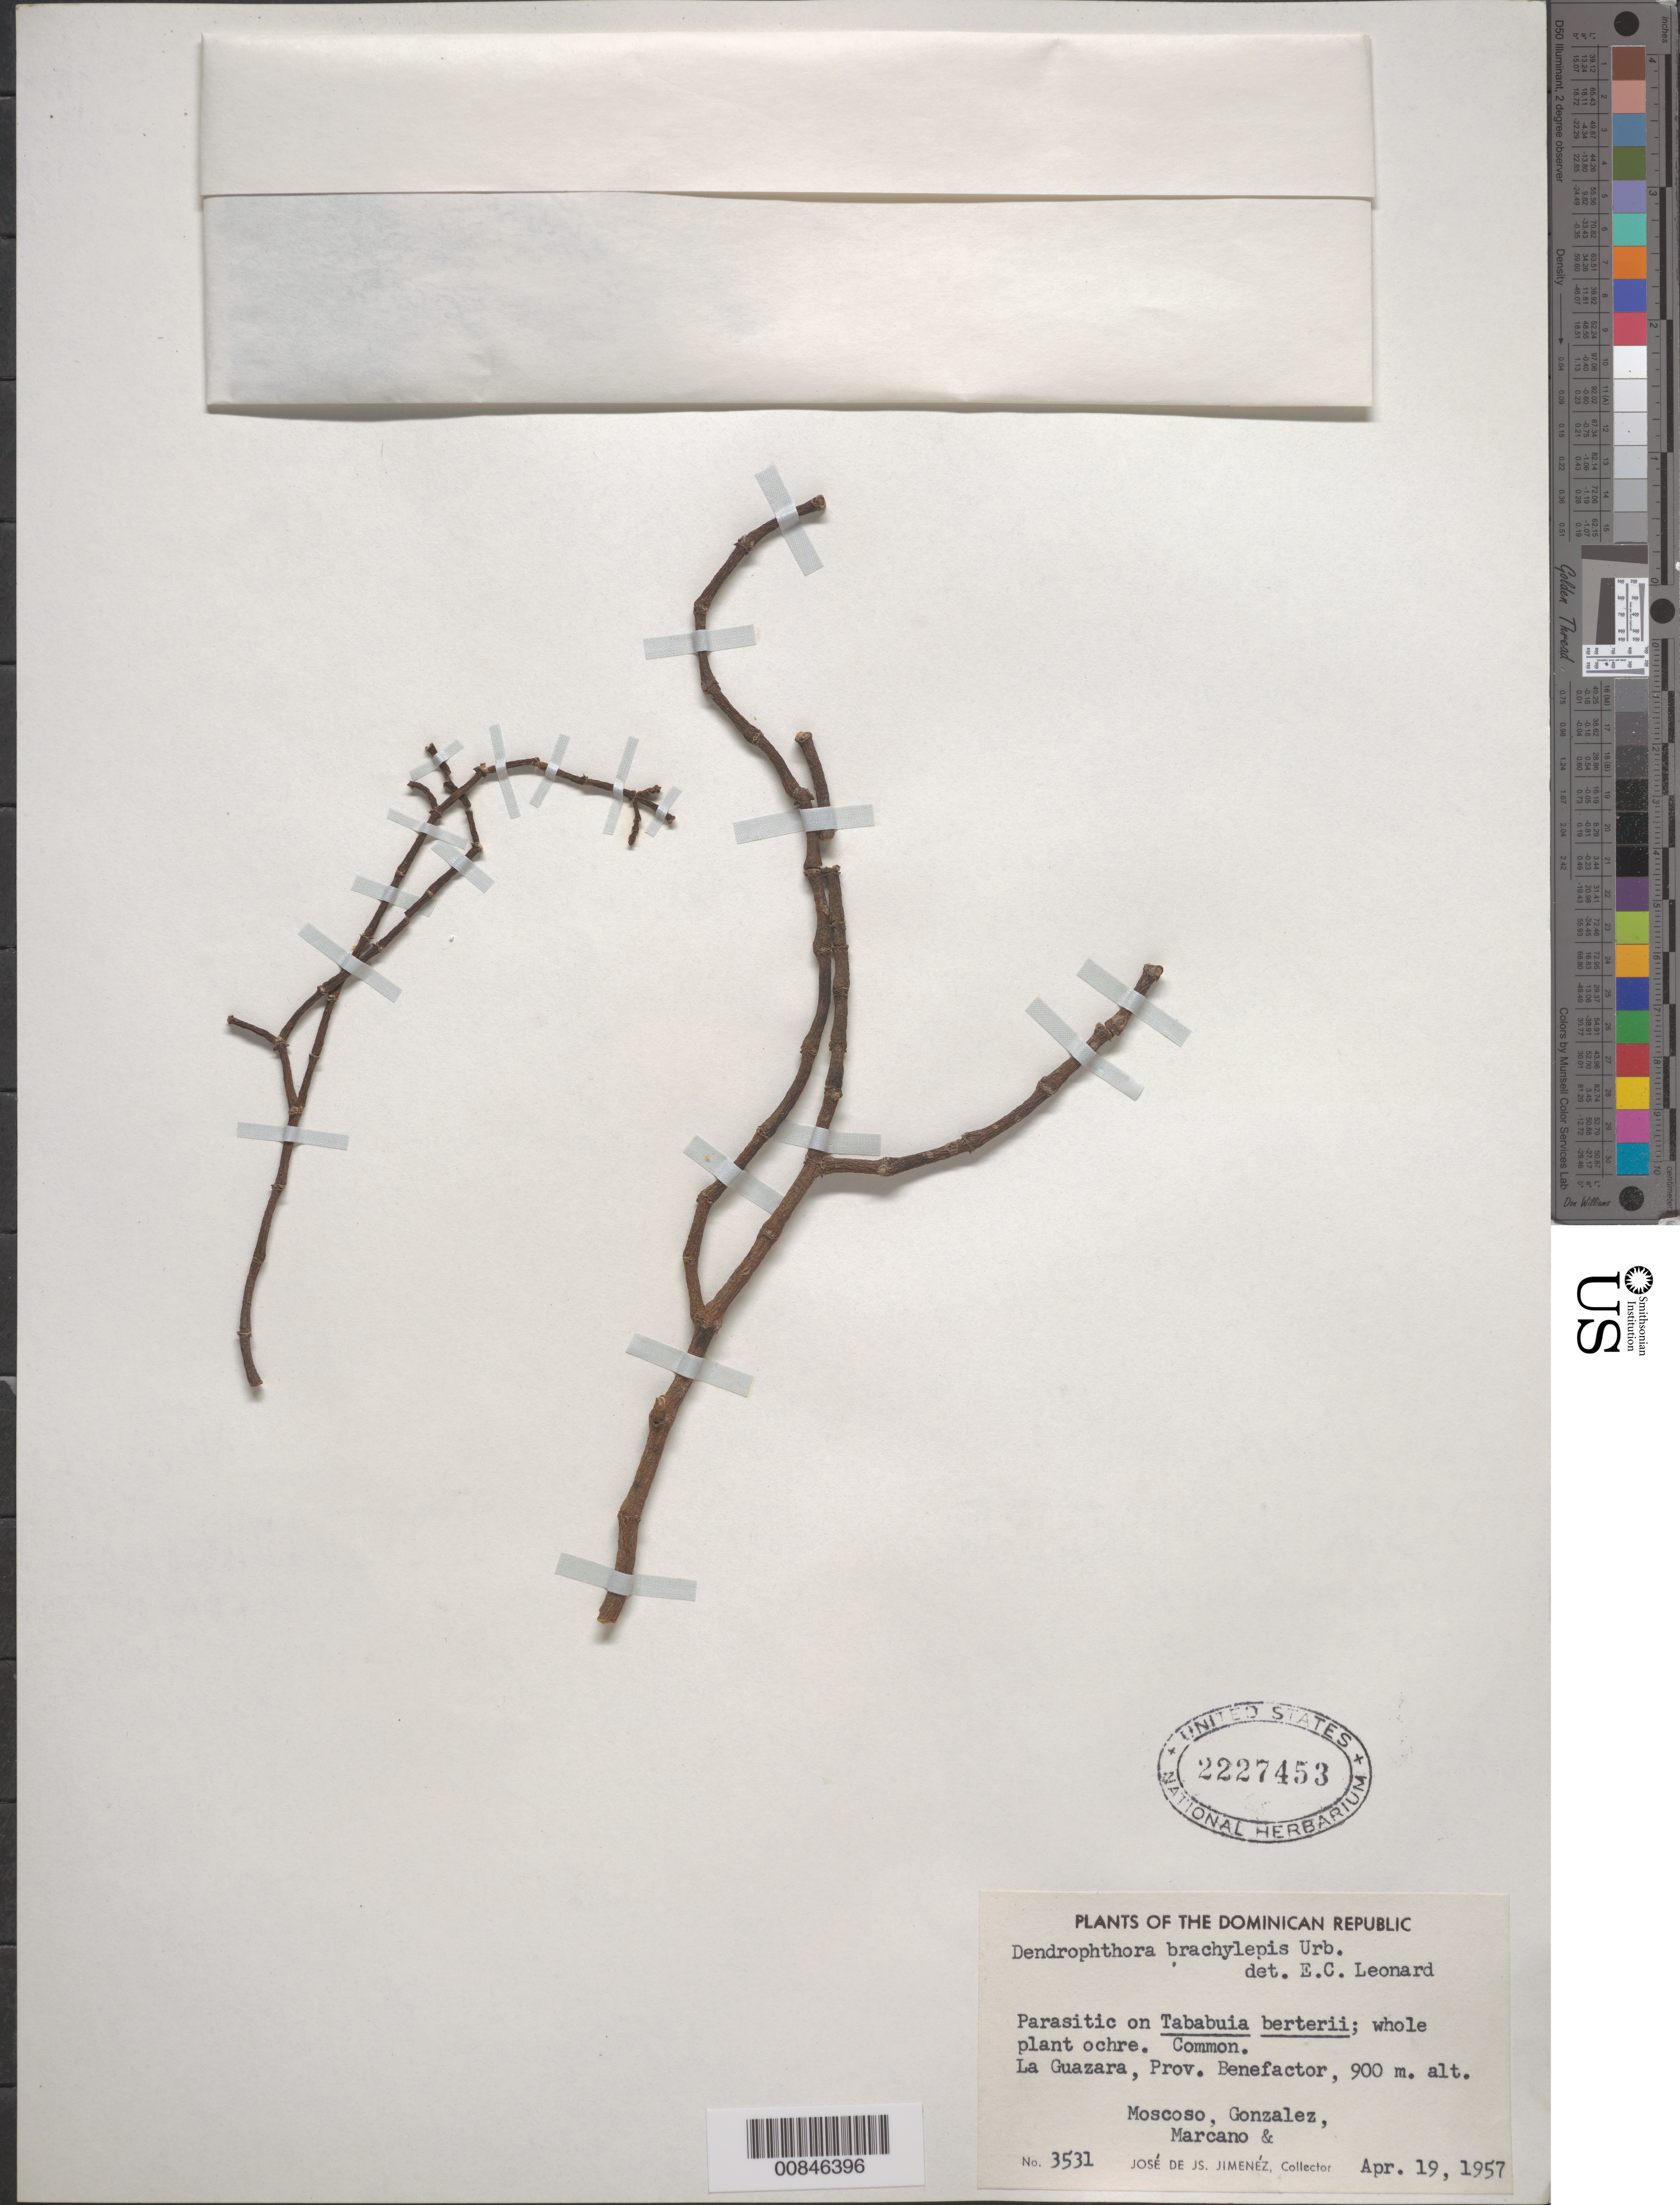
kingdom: Plantae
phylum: Tracheophyta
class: Magnoliopsida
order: Santalales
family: Viscaceae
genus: Dendrophthora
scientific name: Dendrophthora brachylepis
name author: Urb.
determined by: Leonard, Emery C., (US)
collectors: J. J. Jiménez, -. Moscoso, -. Gonzalez & E. J. Marcano F.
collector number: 3531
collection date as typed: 19 Apr 1957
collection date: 1957-04-19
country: Dominican Republic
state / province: San Juan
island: Hispaniola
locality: La Guazara, Prov. Benefactor (obsolete).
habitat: On Tababuia berterii.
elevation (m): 900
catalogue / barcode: US 2227453